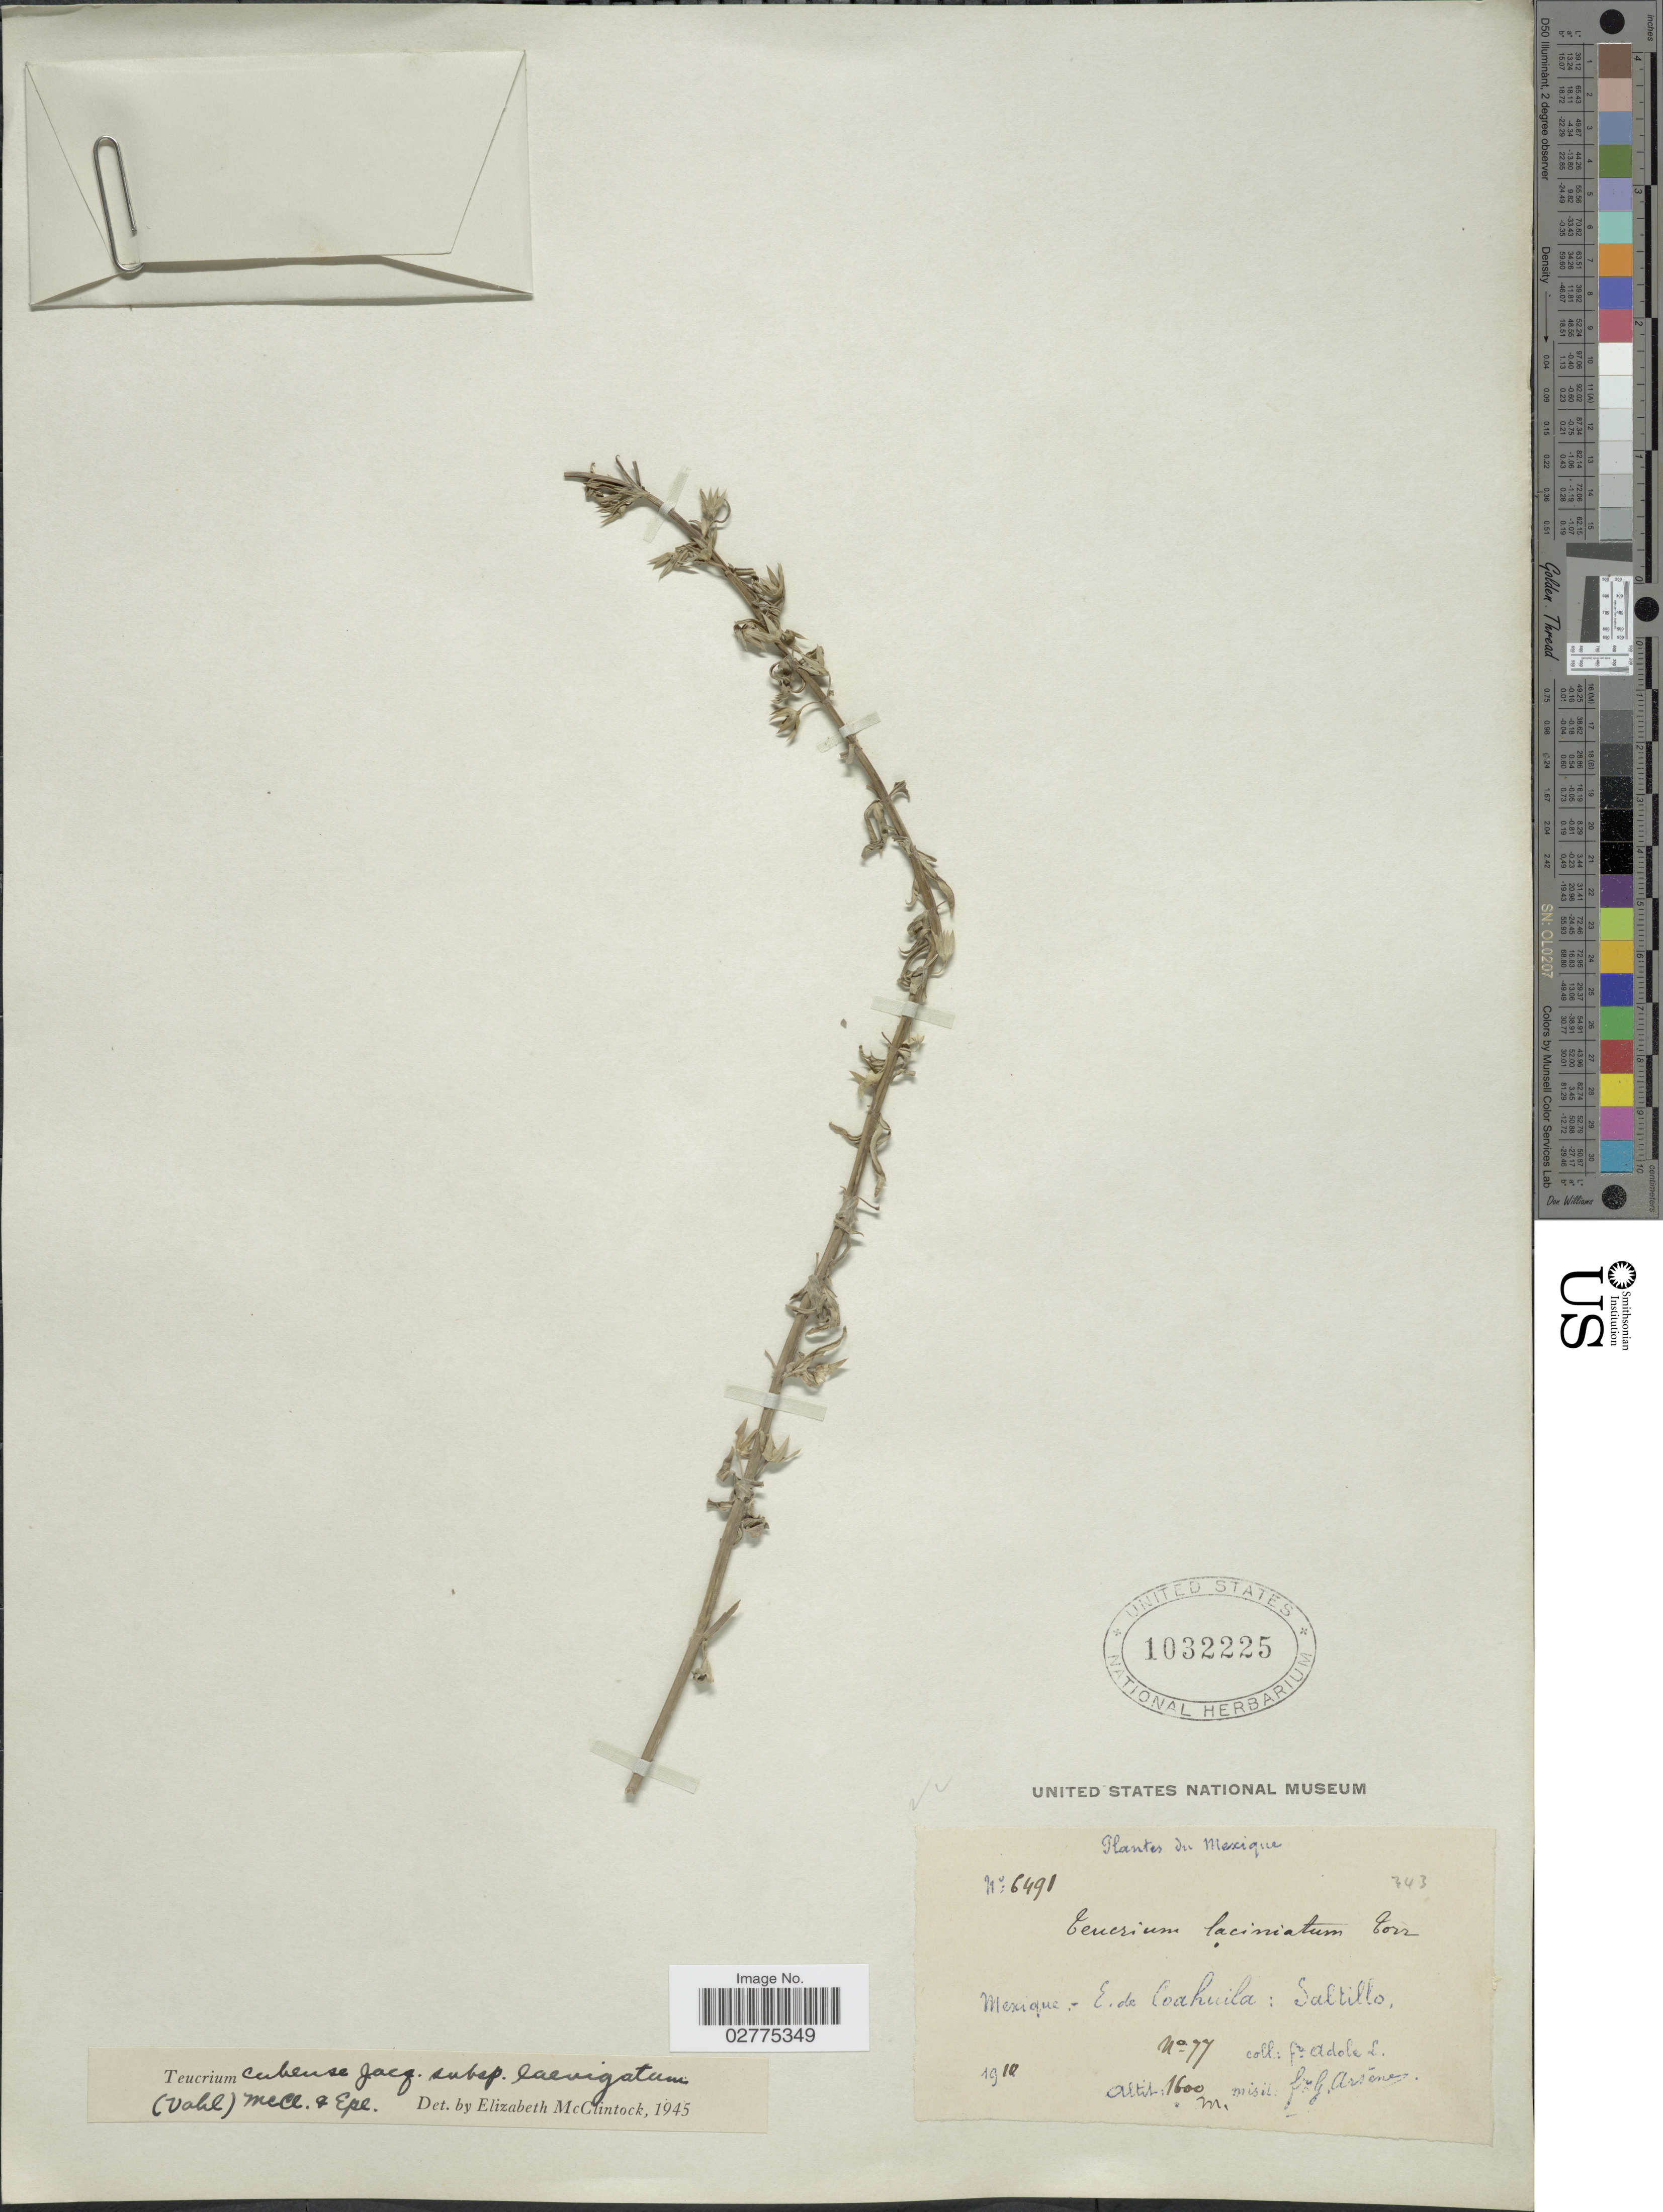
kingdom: Plantae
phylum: Tracheophyta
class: Magnoliopsida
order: Lamiales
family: Lamiaceae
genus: Teucrium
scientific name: Teucrium cubense subsp. laevigatum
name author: Jacq.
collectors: Bro. Adole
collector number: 77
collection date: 1910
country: Mexico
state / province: Coahuila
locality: E. de Coahuila: Saltillo.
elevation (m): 1600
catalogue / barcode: US 1032225